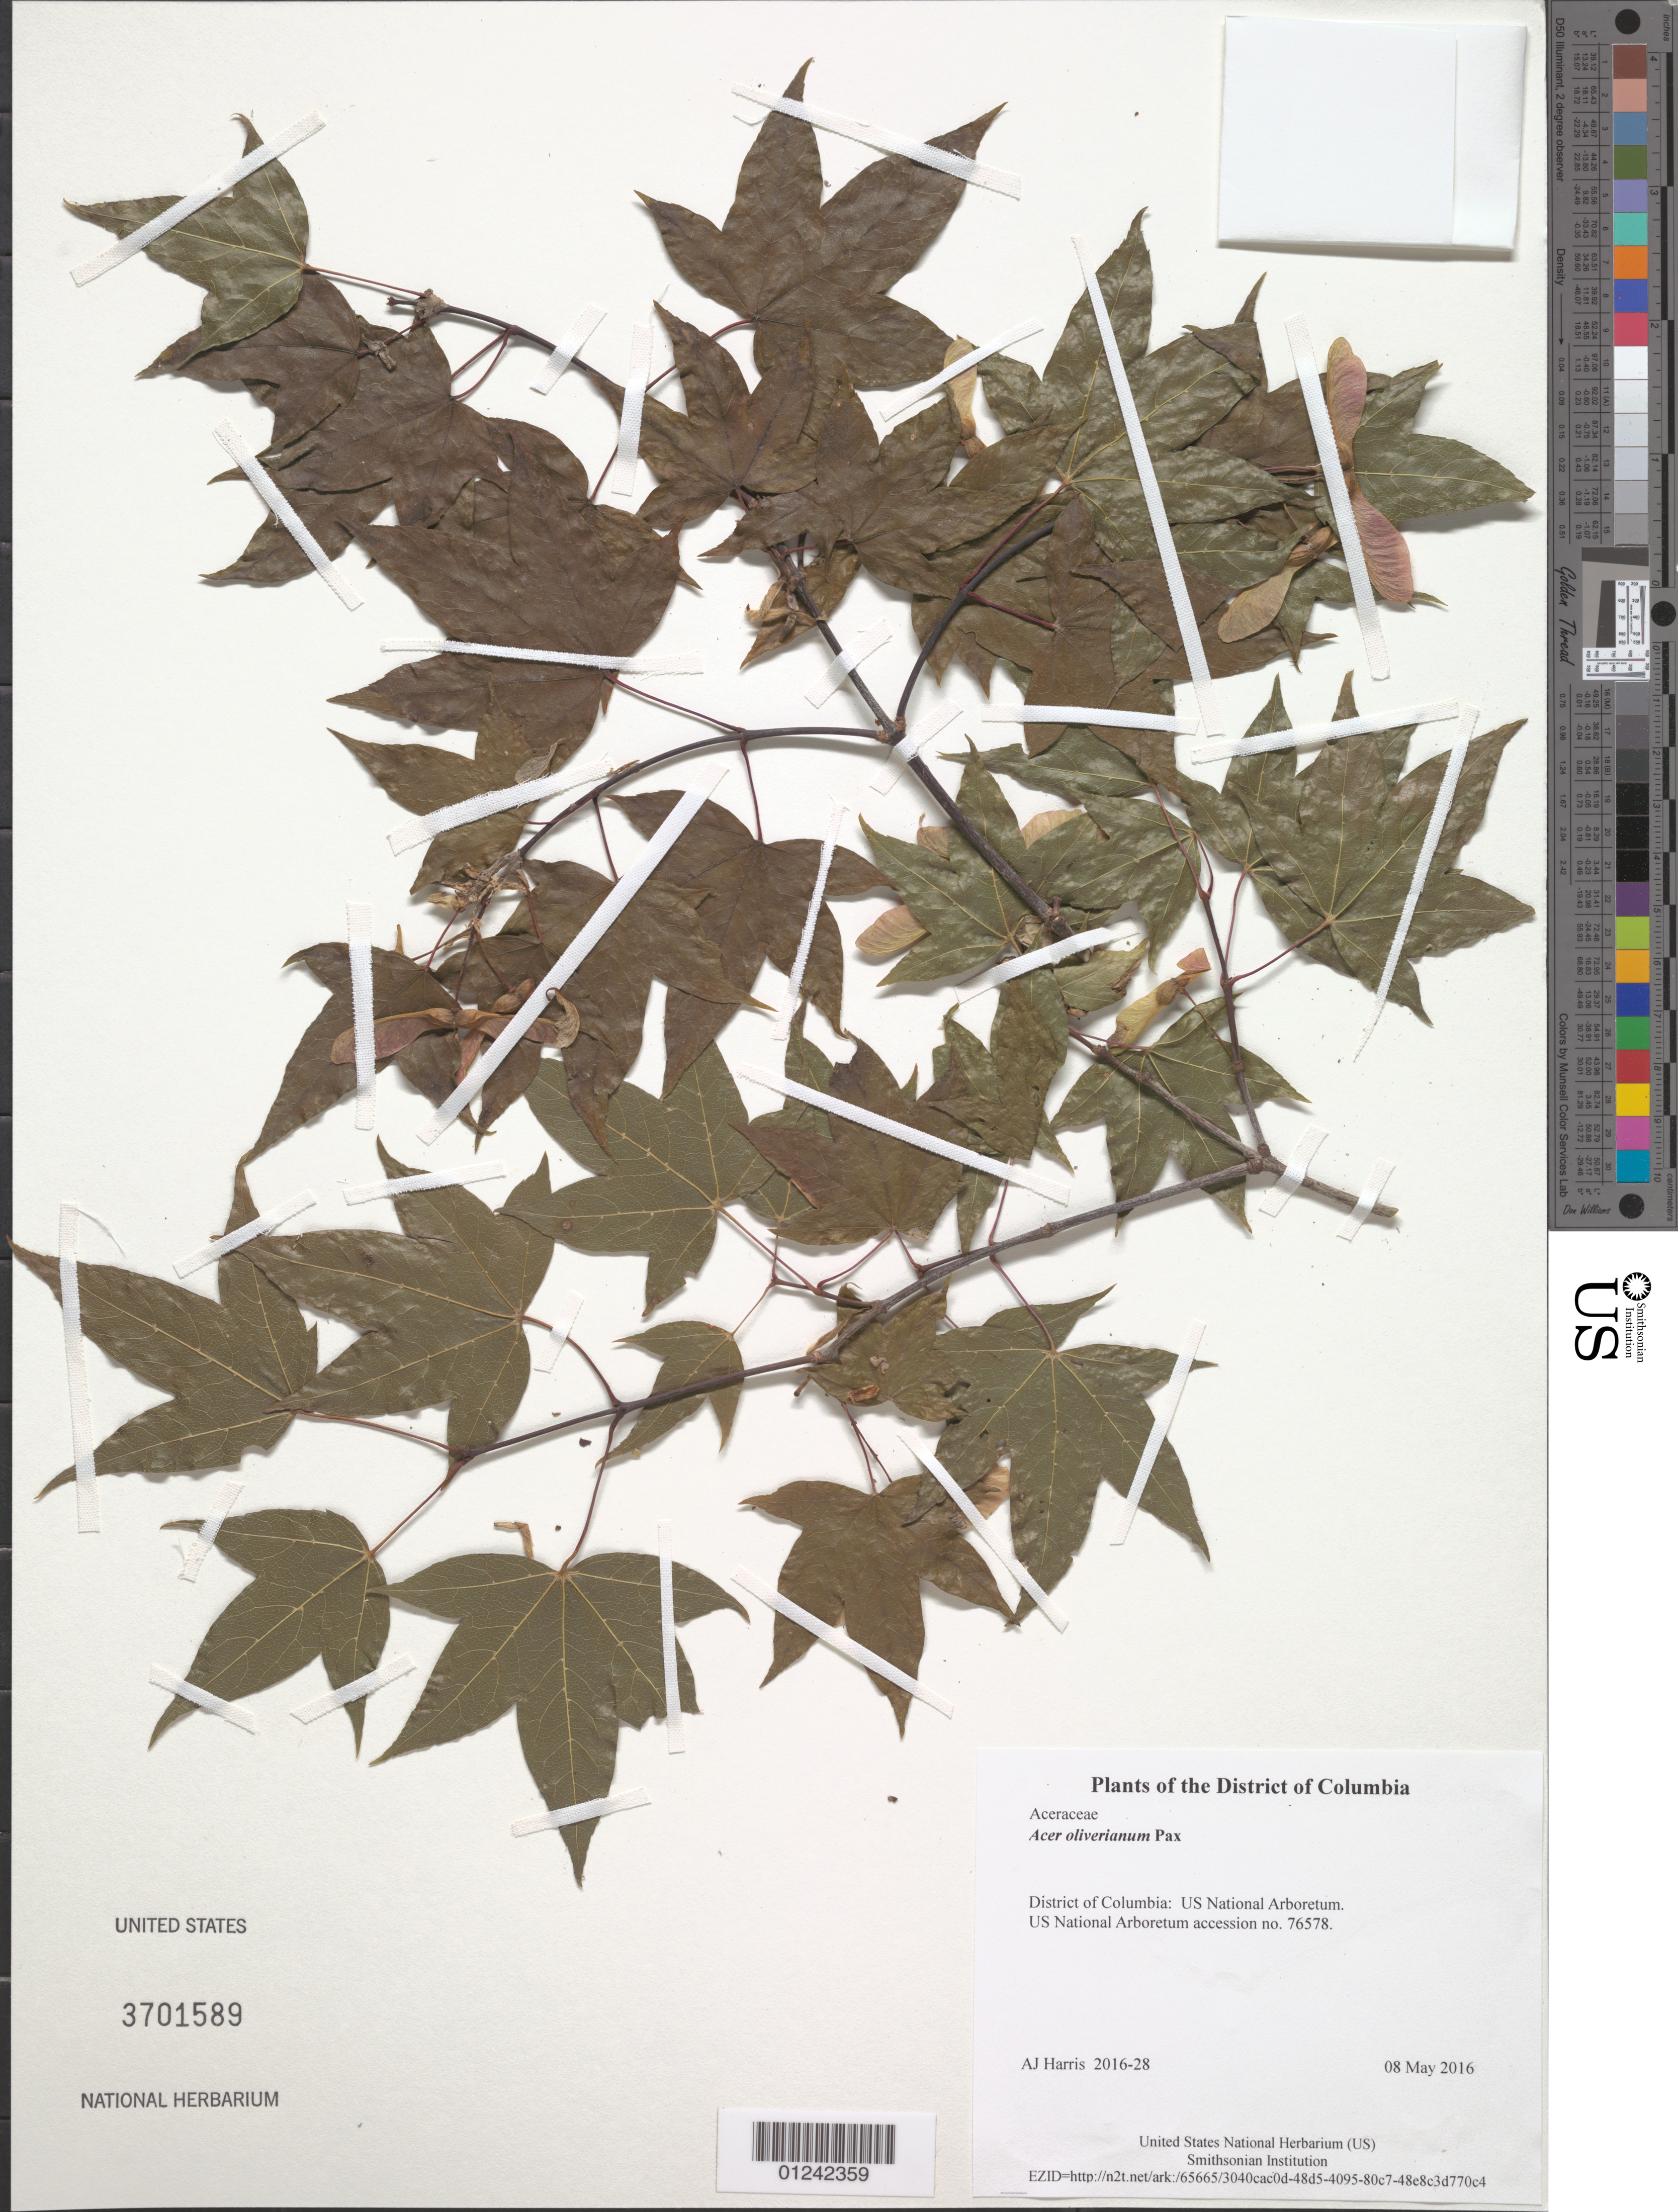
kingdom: Plantae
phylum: Tracheophyta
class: Magnoliopsida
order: Sapindales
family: Sapindaceae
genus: Acer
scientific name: Acer oliverianum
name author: Pax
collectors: A. J. Harris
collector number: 2016-28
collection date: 2016-05-08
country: United States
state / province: District of Columbia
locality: US National Arboretum.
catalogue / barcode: US 3701589